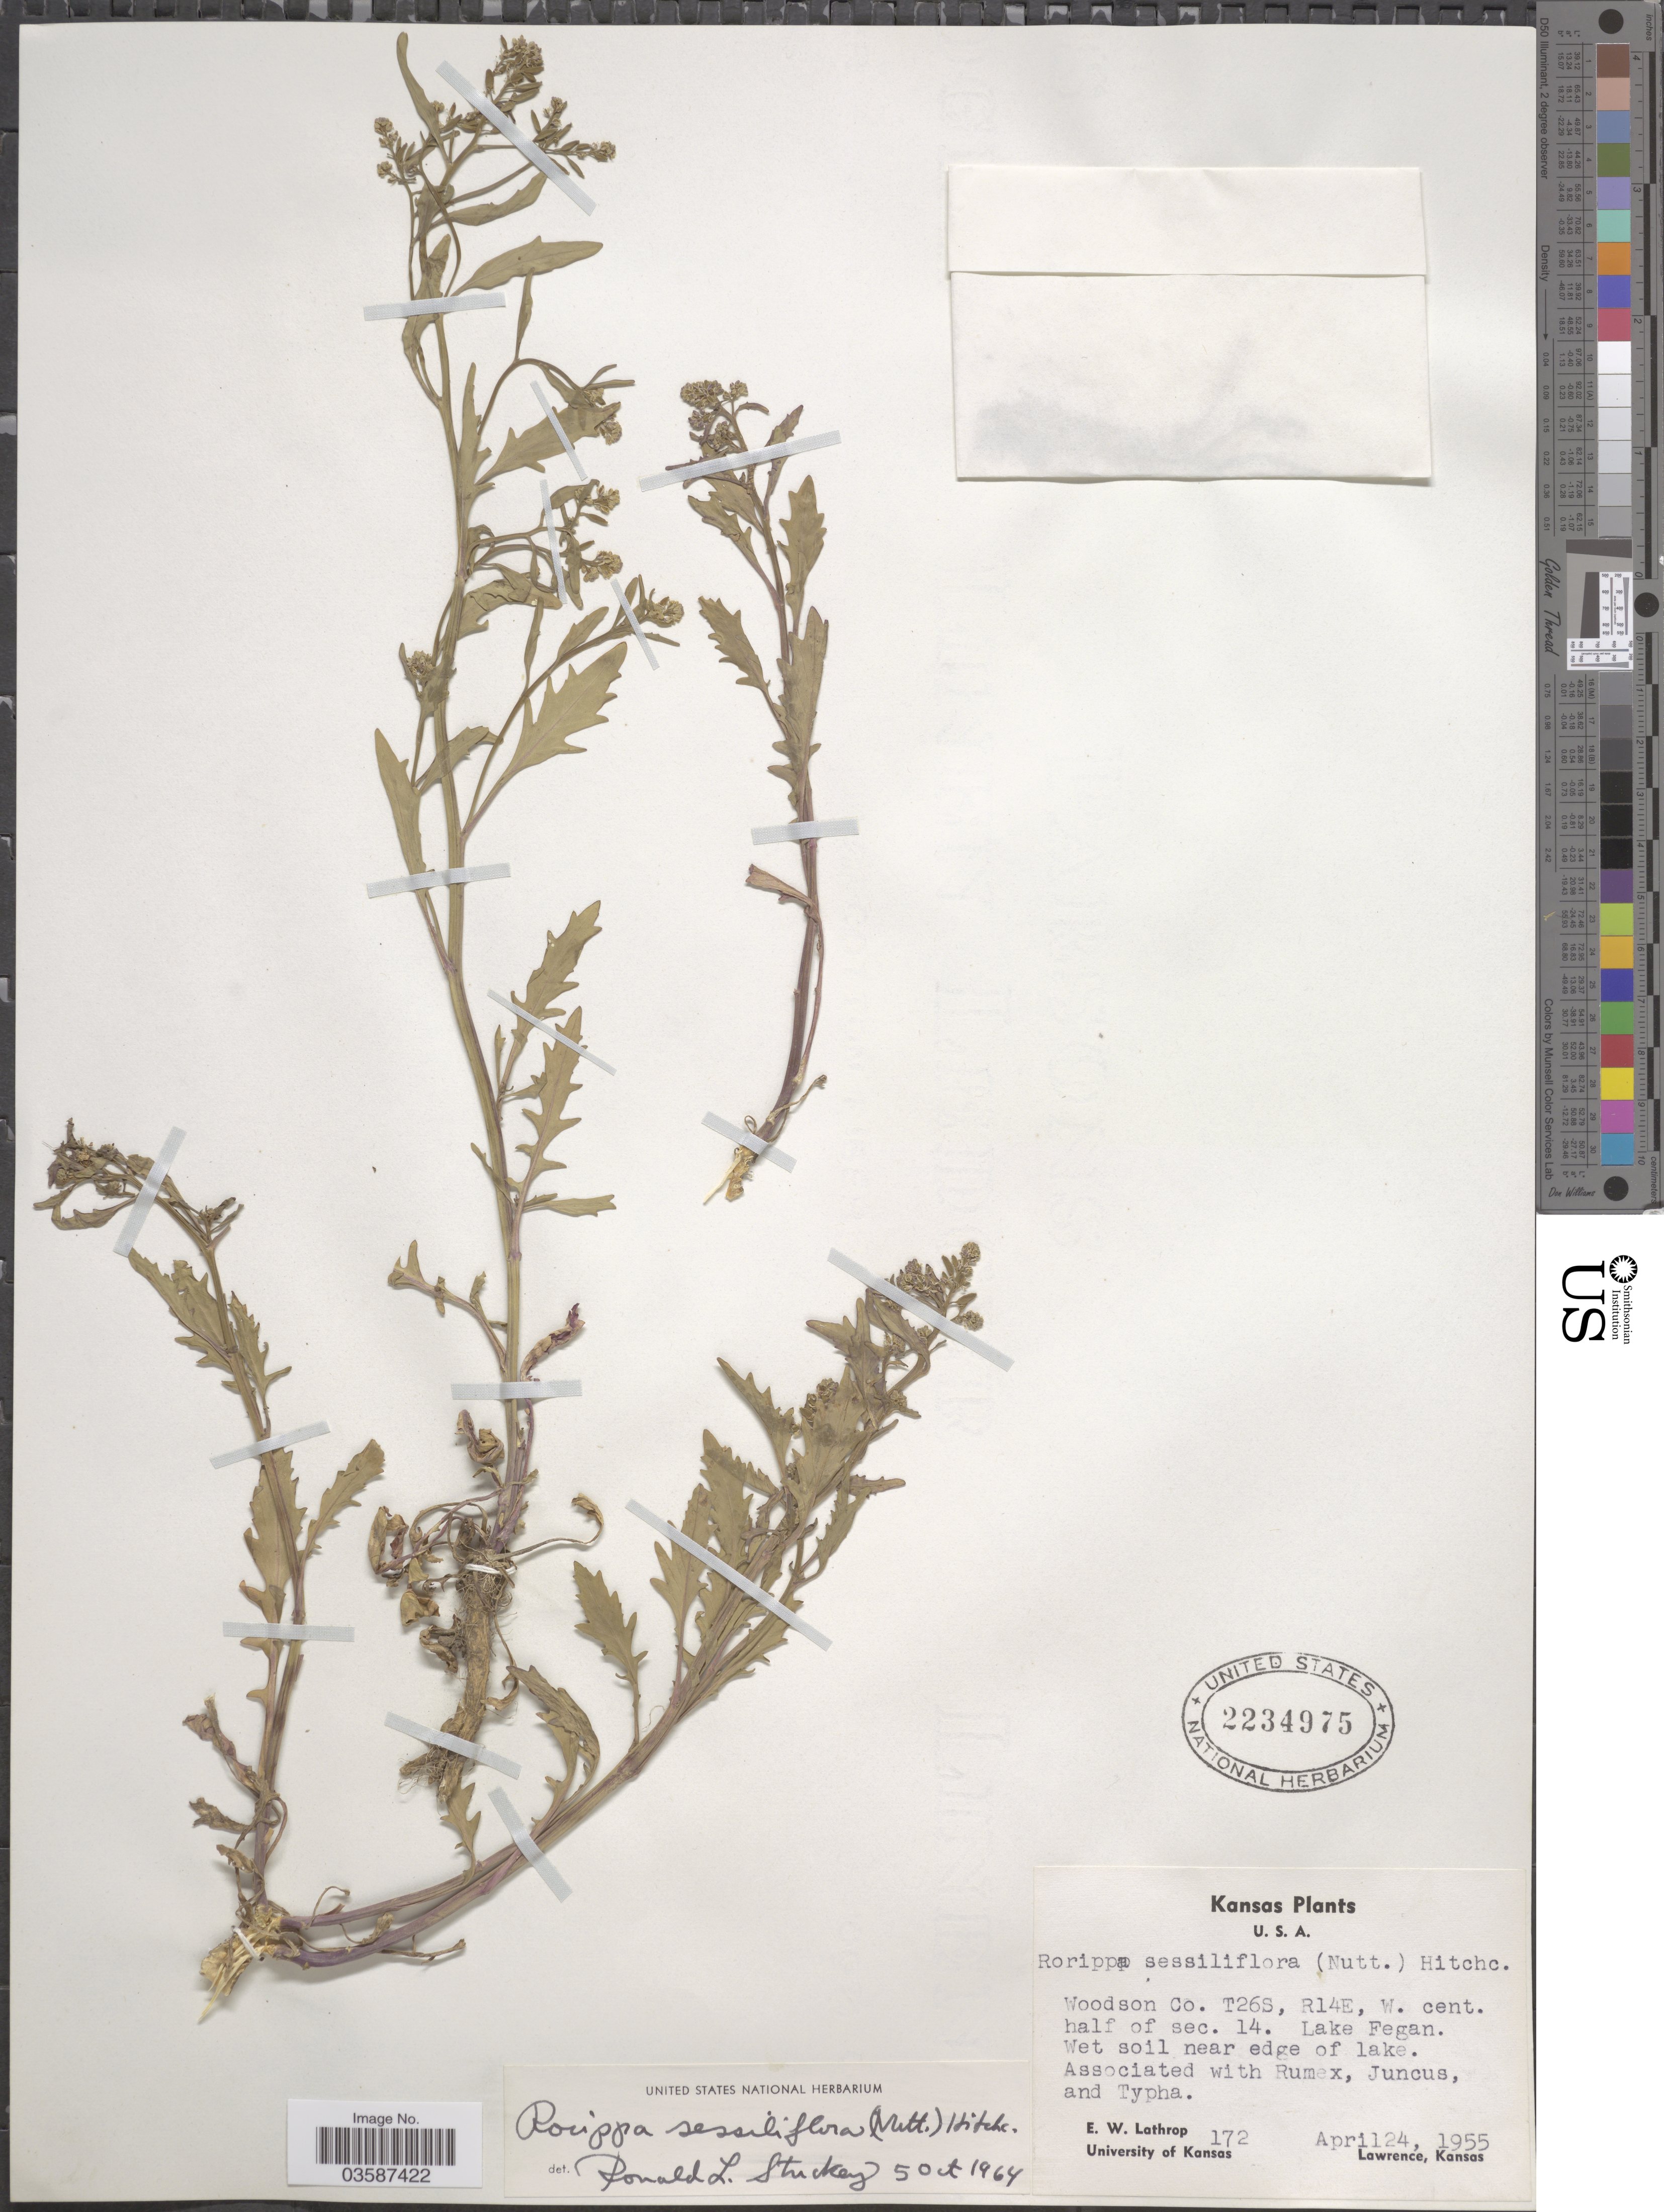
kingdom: Plantae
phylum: Tracheophyta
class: Magnoliopsida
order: Brassicales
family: Brassicaceae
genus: Rorippa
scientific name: Rorippa sessiliflora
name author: (Nutt.) Hitchc.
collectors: E. W. Lathrop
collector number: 172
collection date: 1955-04-24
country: United States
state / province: Kansas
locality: Woodson Co. T26S, R14E, W. cent. half of sec. 14. Lake Fegan.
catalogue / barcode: US 2234975